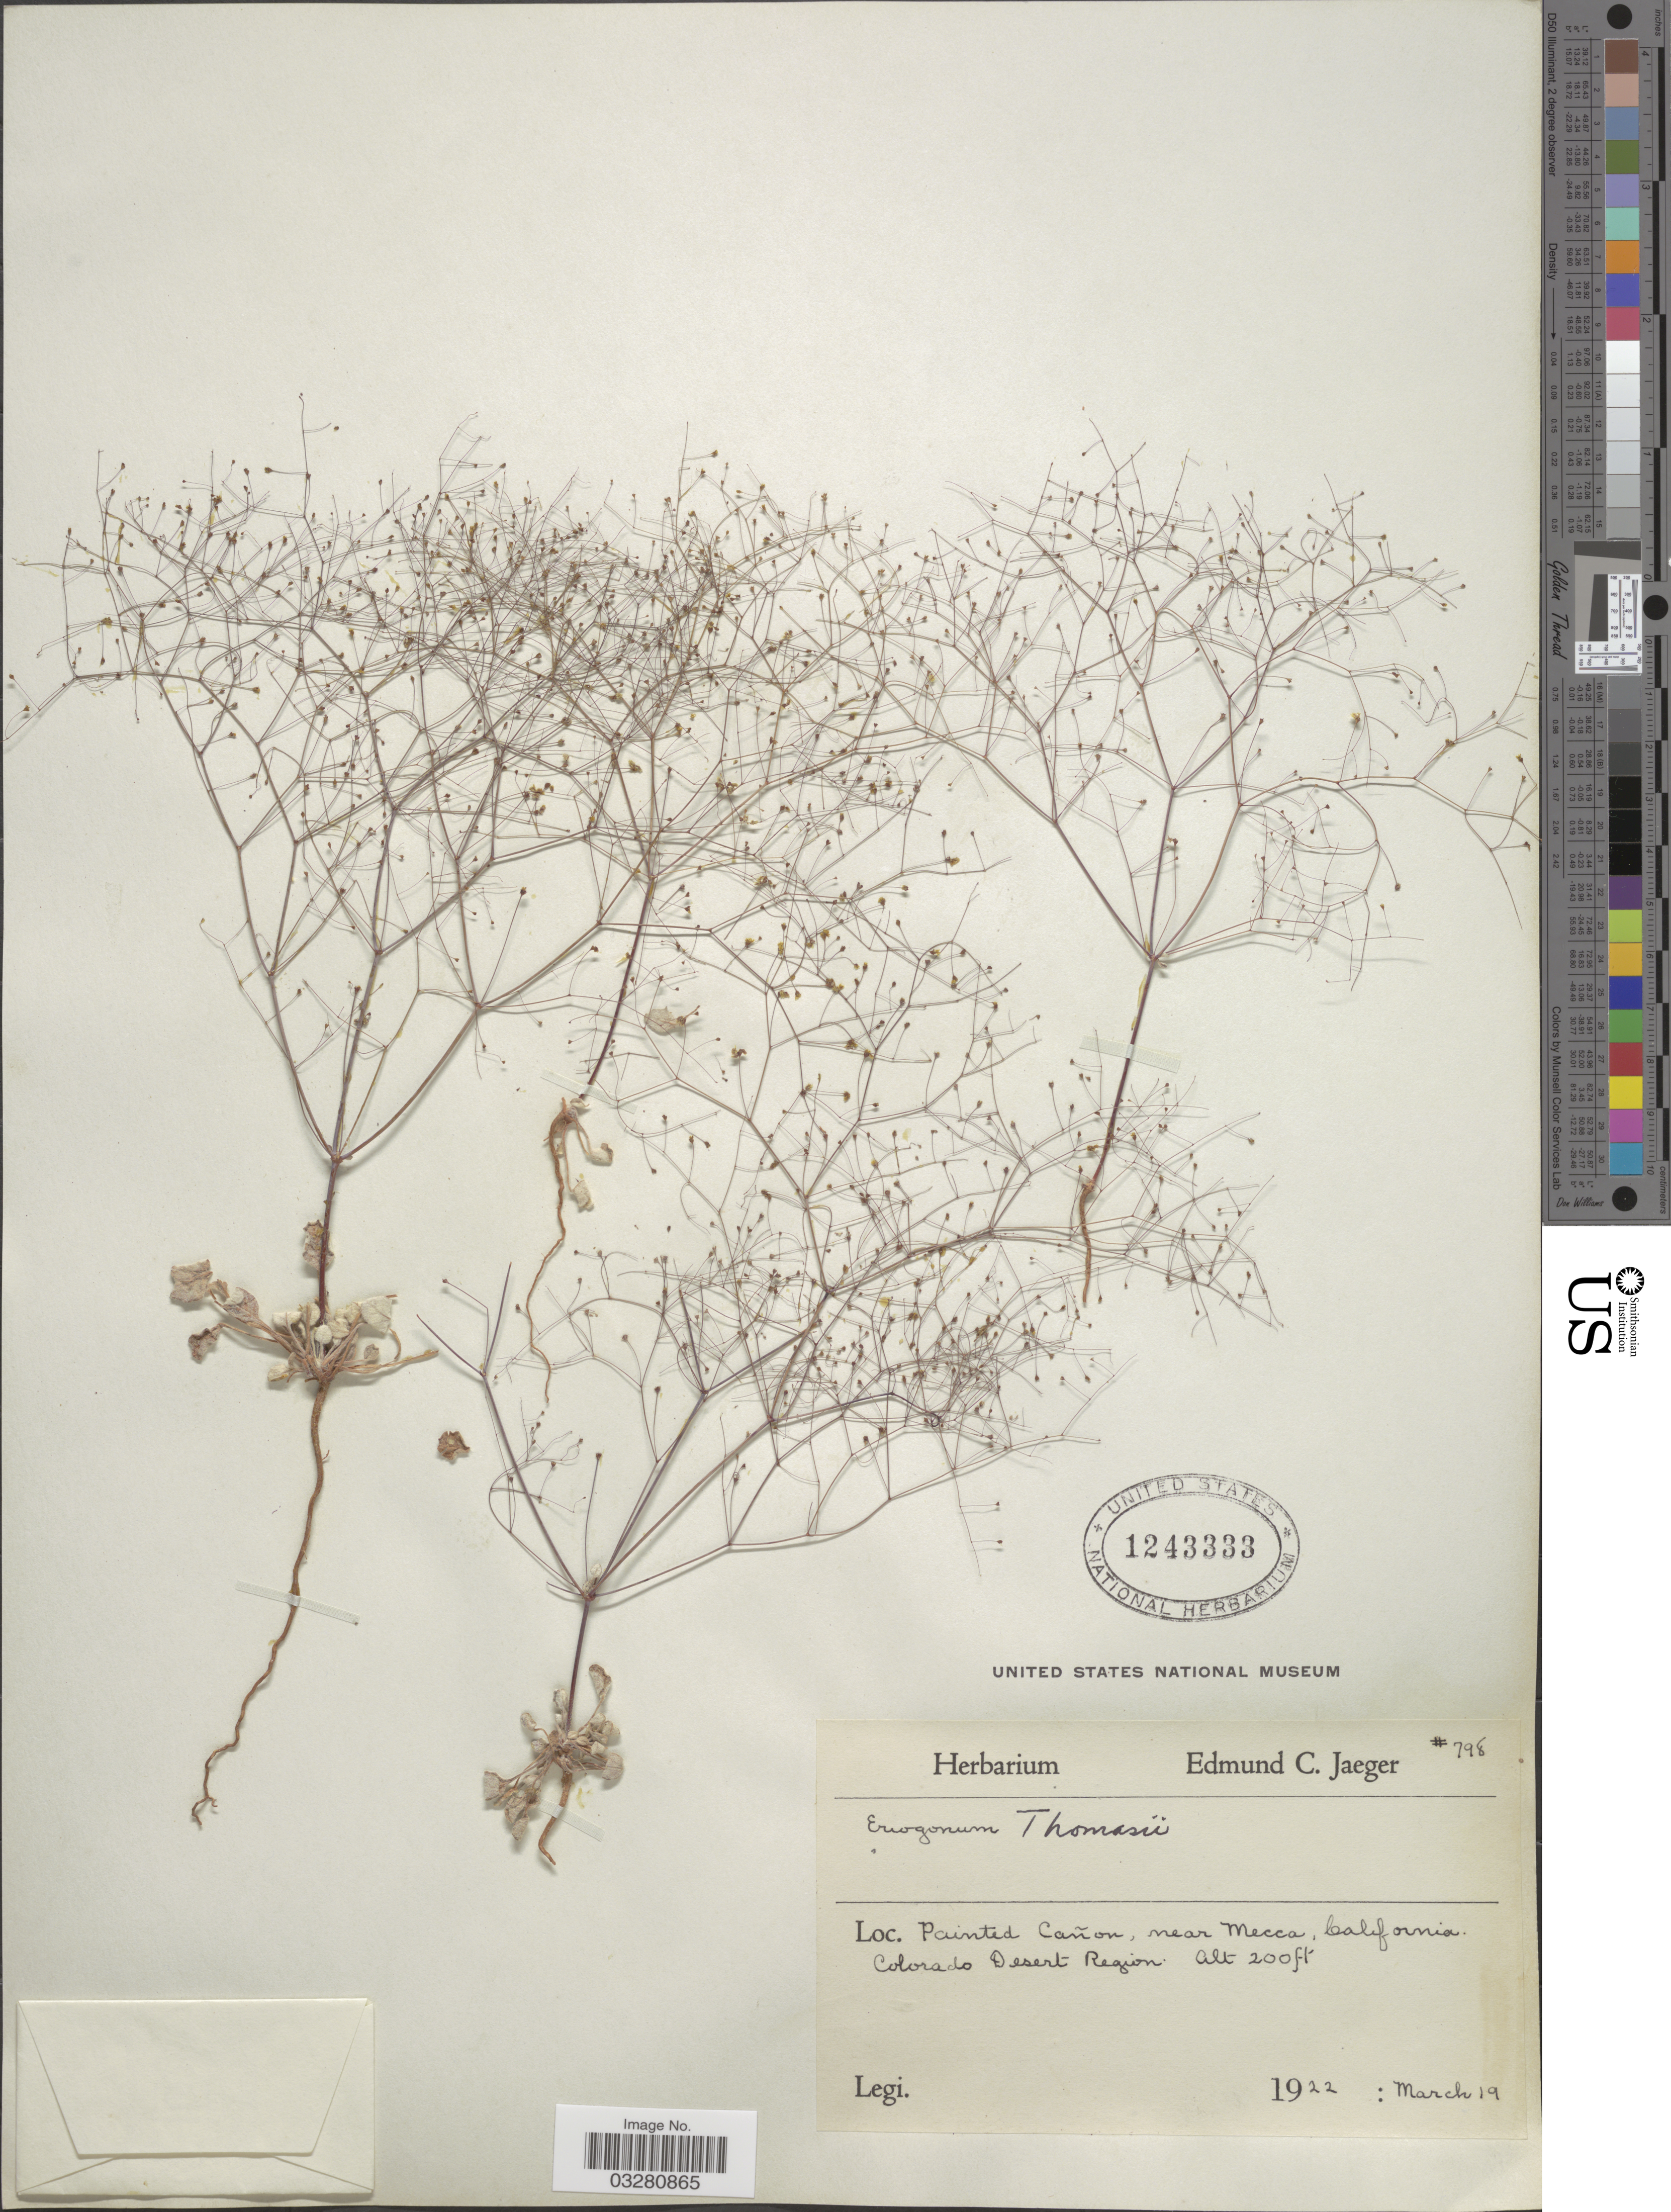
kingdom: Plantae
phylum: Tracheophyta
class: Magnoliopsida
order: Caryophyllales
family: Polygonaceae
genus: Eriogonum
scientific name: Eriogonum thomasii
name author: Torr.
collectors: ex herb. E.C. Jaeger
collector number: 798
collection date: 1922-03-19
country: United States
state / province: California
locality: Painted Cañon, near Mecca. Colorado Desert Region.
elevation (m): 61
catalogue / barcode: US 1243333